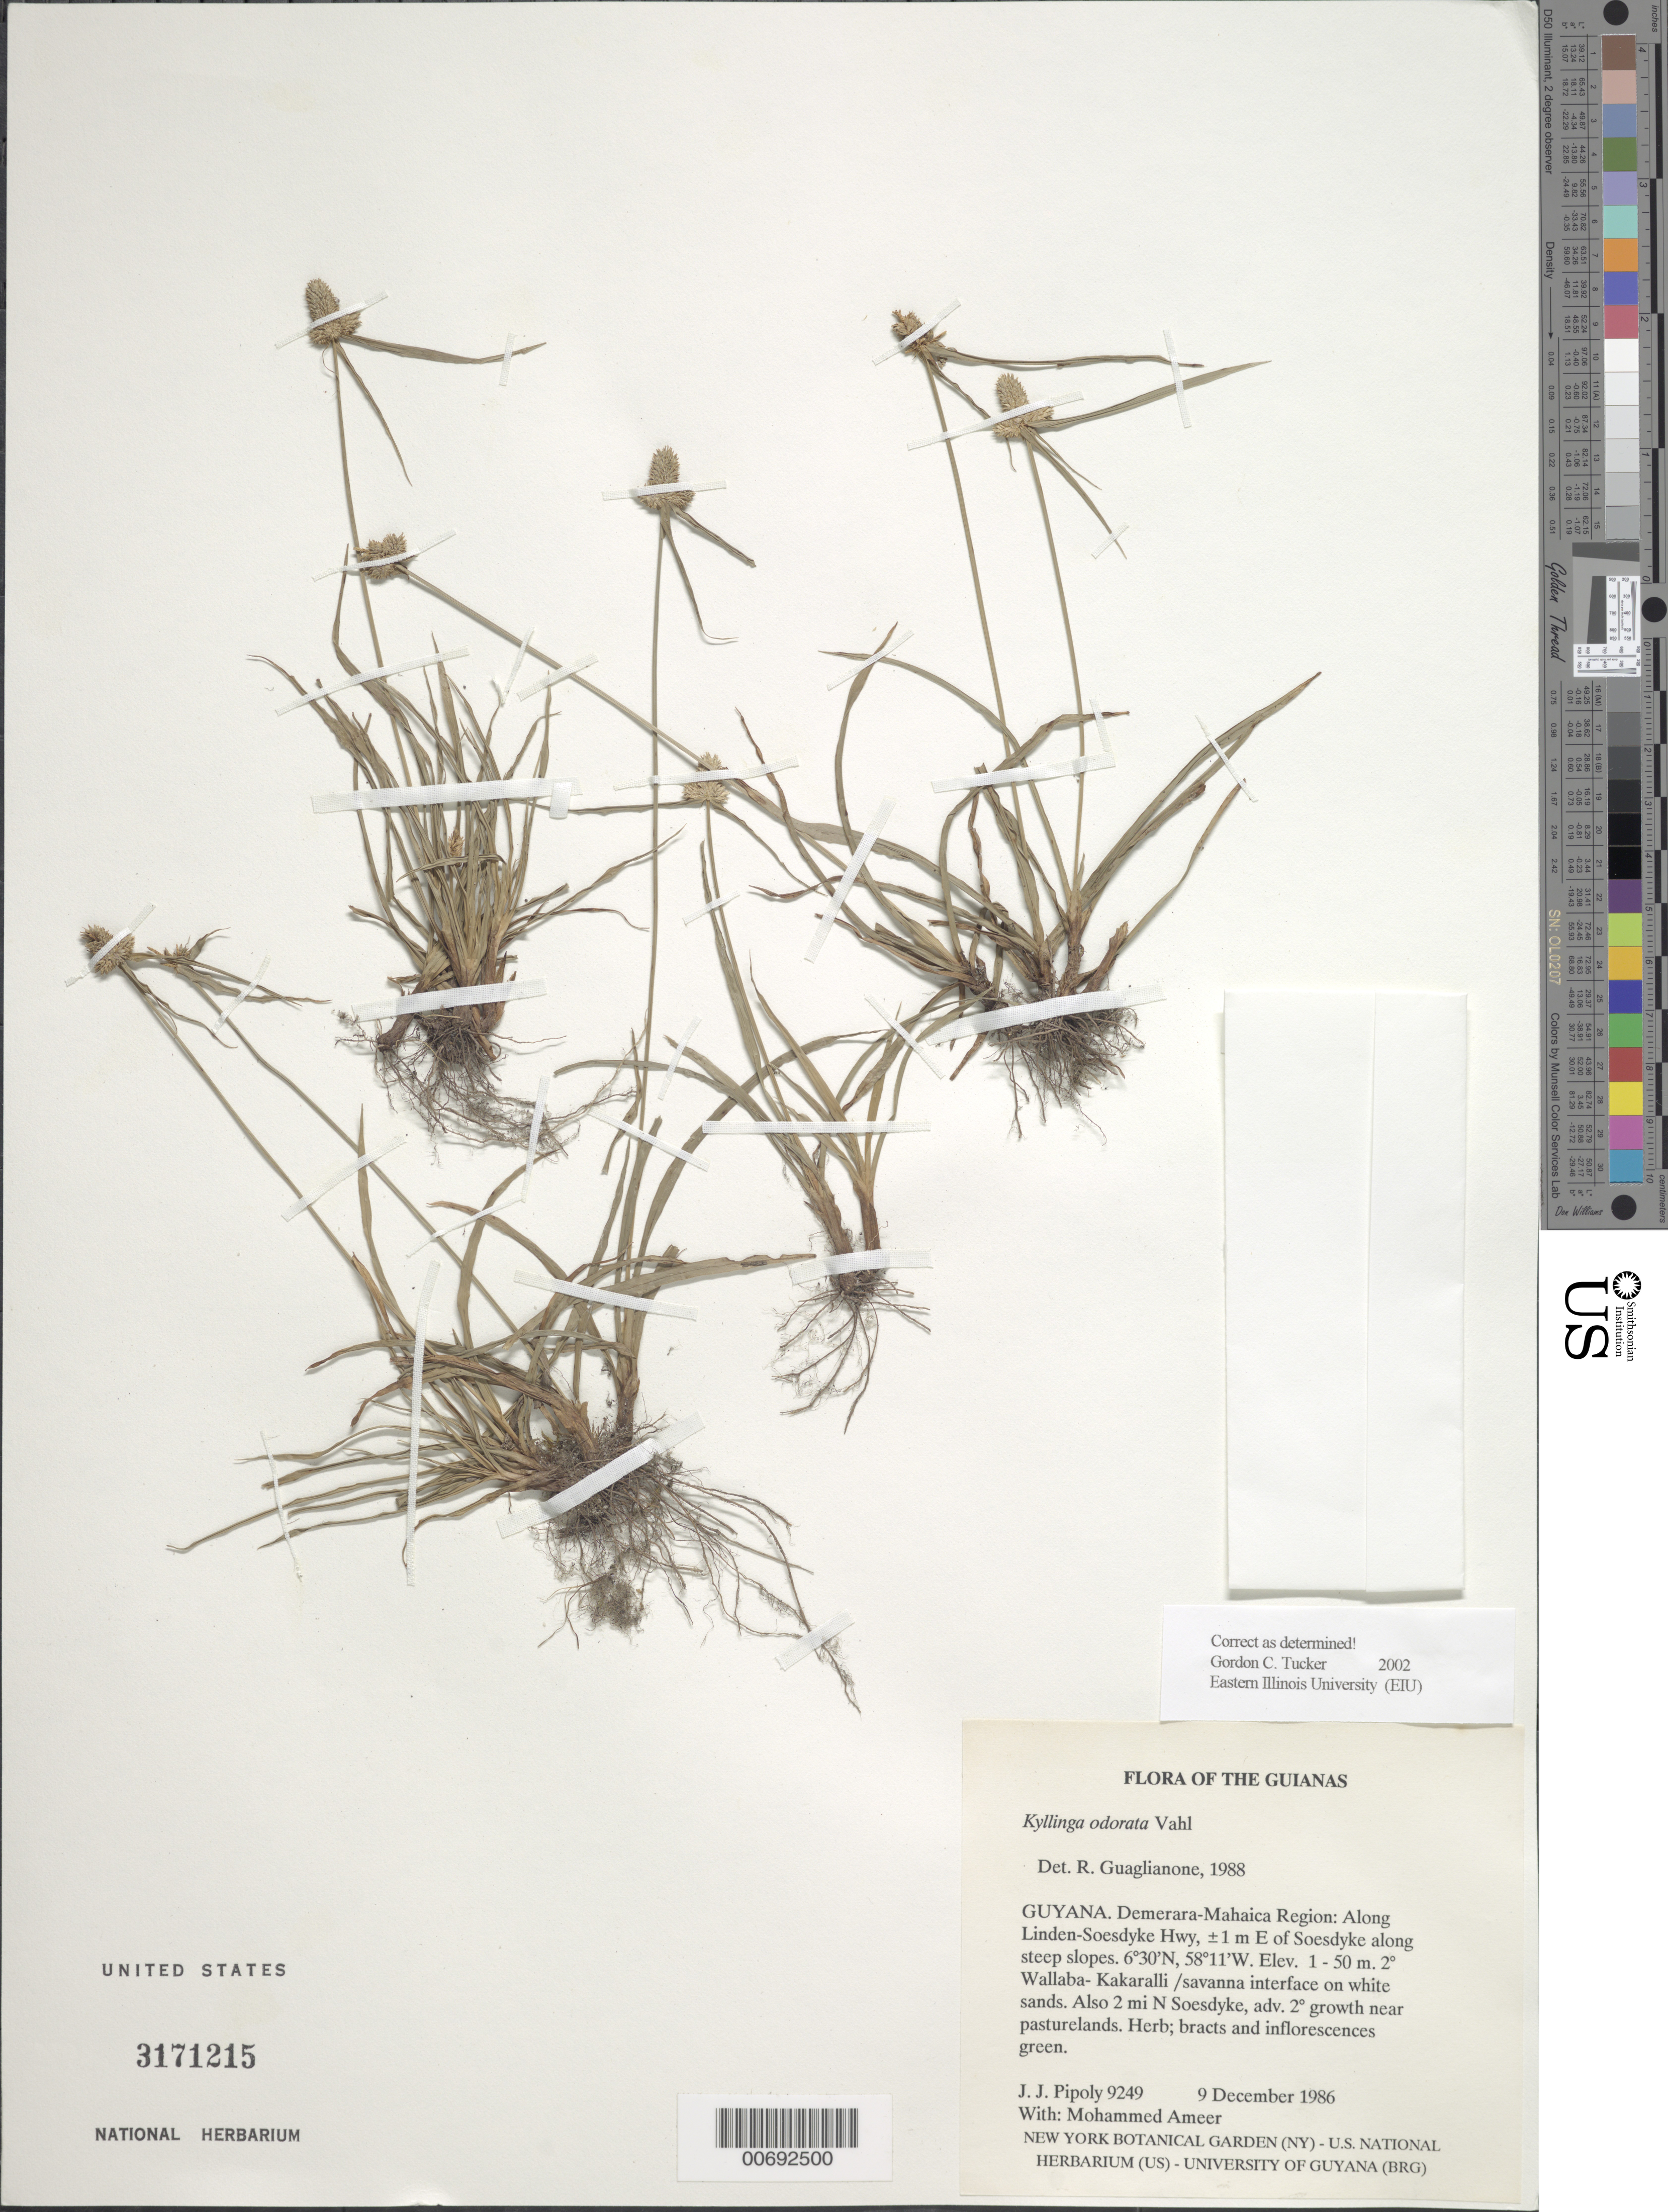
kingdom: Plantae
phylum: Tracheophyta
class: Liliopsida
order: Poales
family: Cyperaceae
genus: Cyperus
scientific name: Cyperus sesquiflorus subsp. sesquiflorus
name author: (Torr.) Mattf. & Kük.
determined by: Strong, M. T., (US), Smithsonian Institution - National Museum of Natural History (UNITED STATES)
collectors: J. J. Pipoly & M. Ameer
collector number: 9249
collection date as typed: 9 December 1986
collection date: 1986-12-09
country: Guyana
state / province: Demerara-Mahaica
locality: Along Linden-Soesdyke Hwy, ±1 m E of Soesdyke along steep slopes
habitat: Secondary Wallaba-Kakaralli - savanna interface on white sands. Also 2 mi N Soesdyke, adv. secondary growth near pasturelands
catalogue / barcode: US 3171215